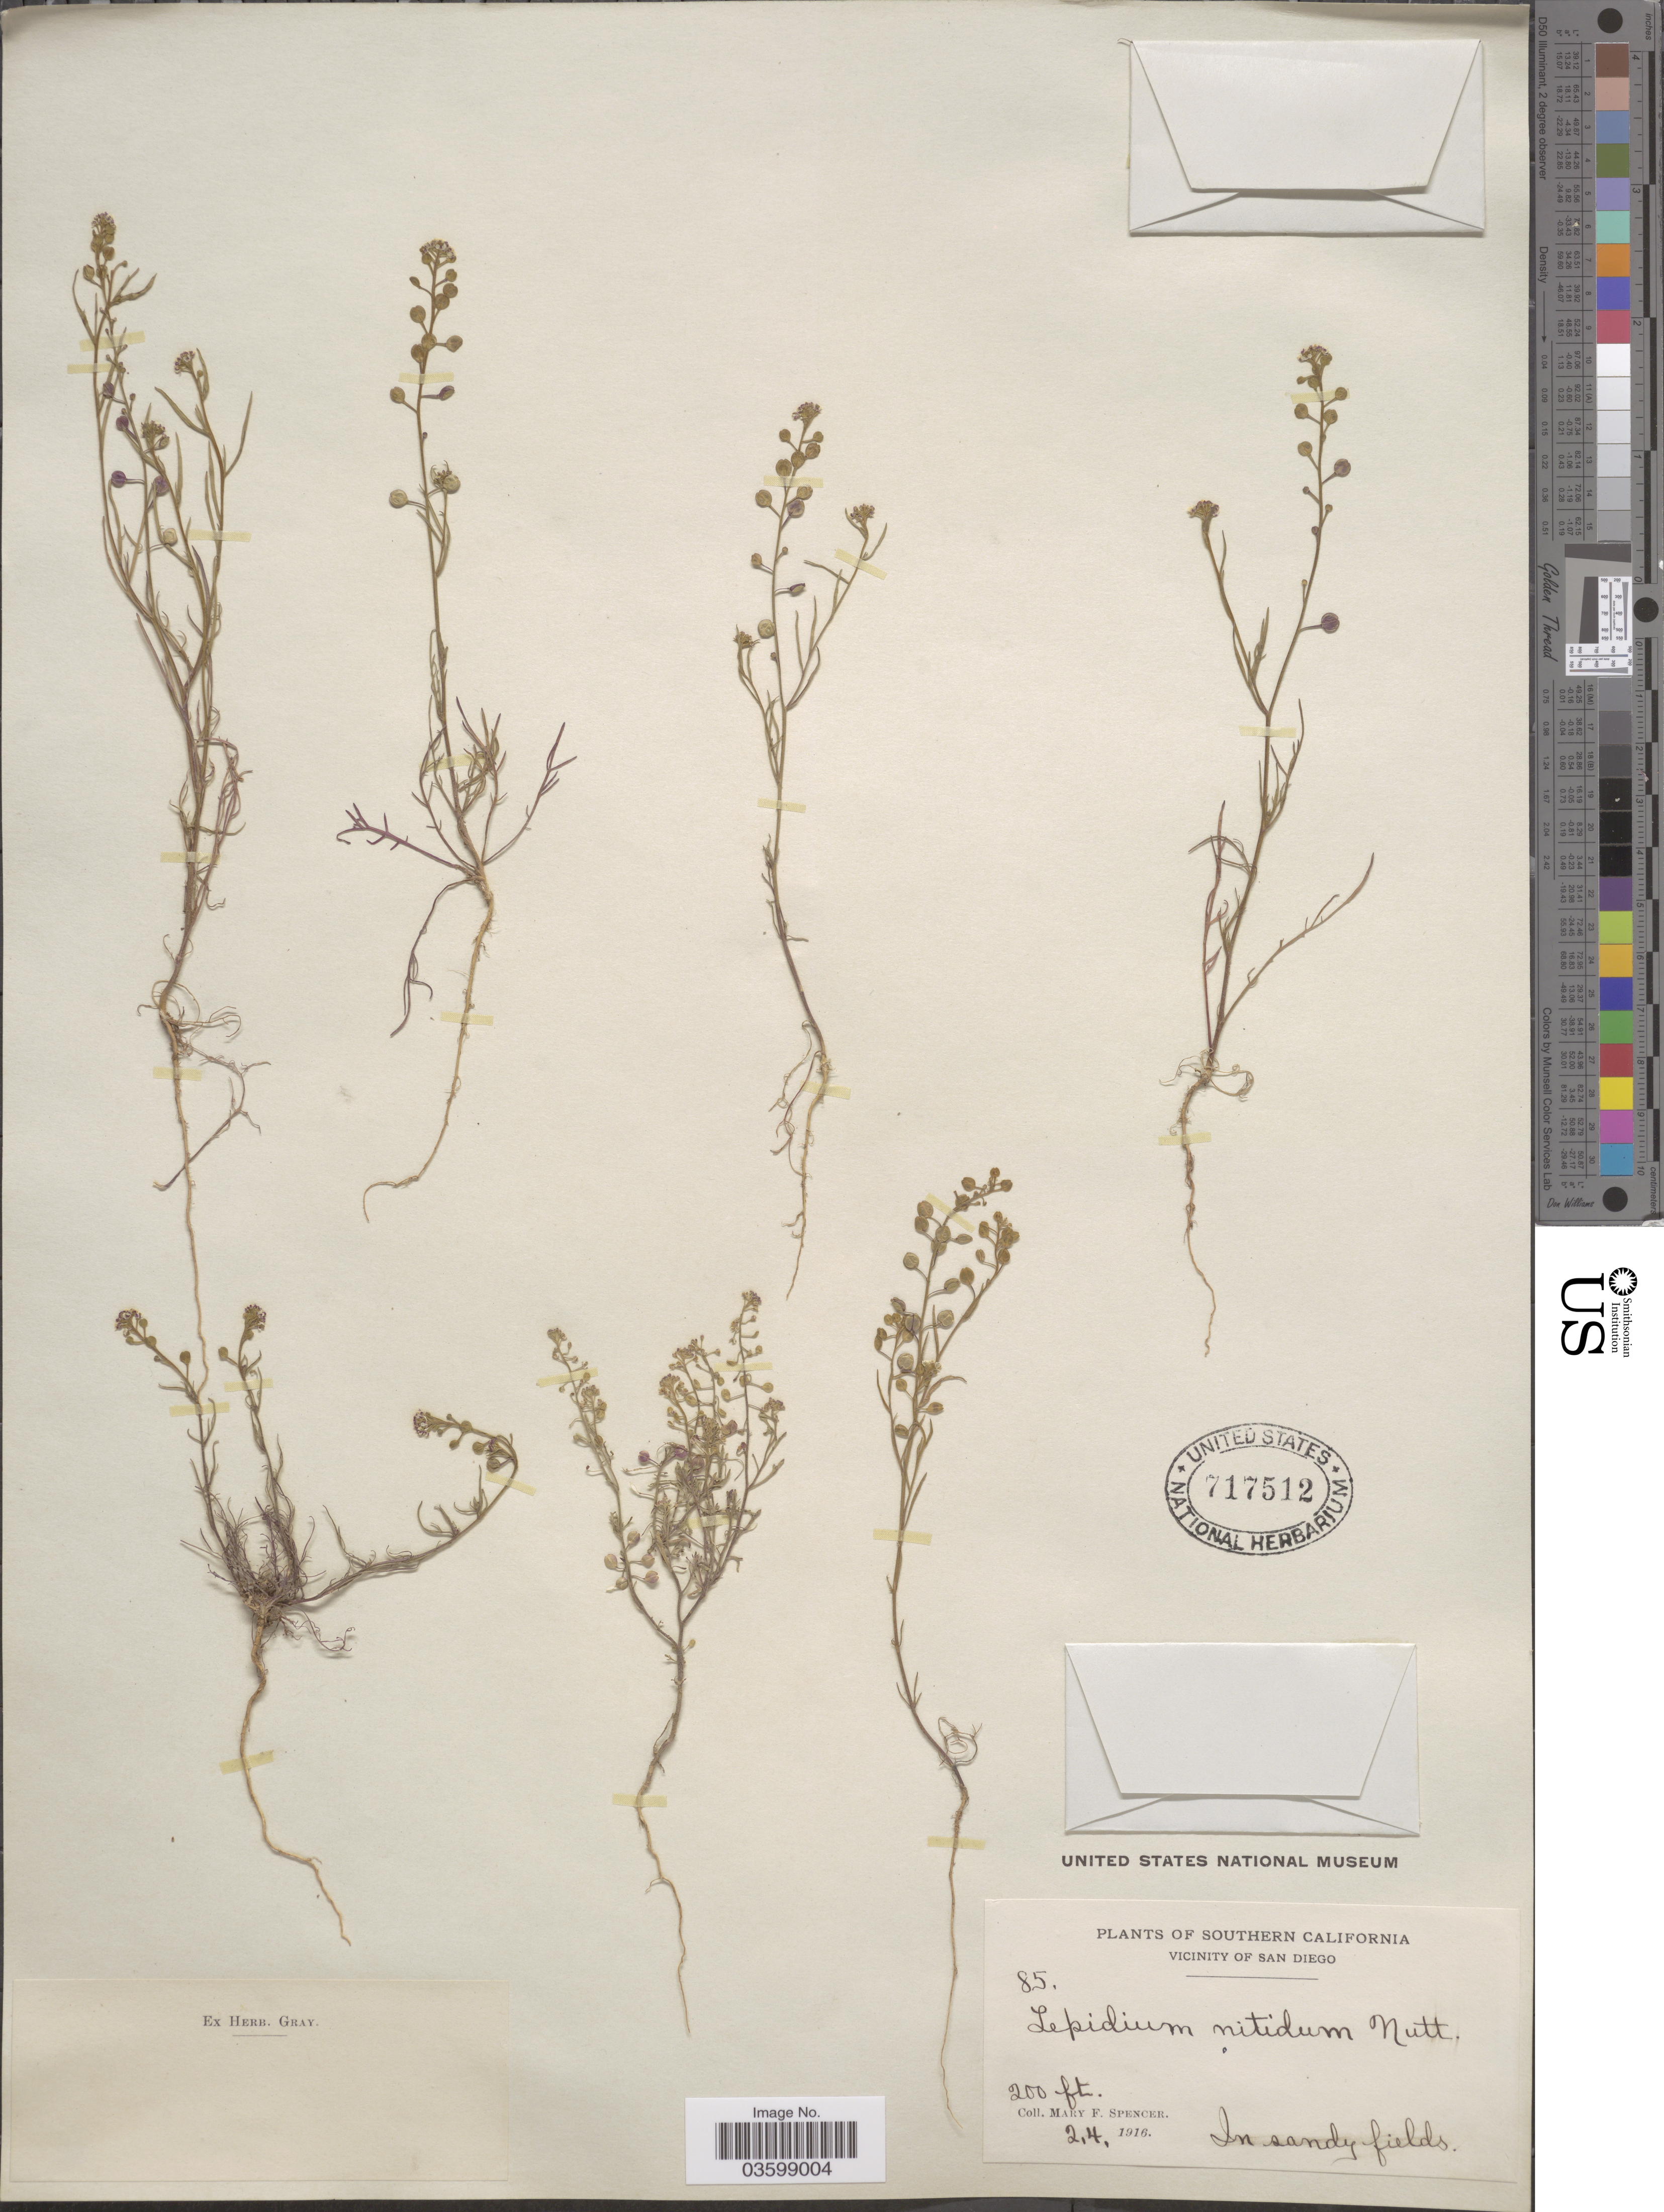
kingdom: Plantae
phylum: Tracheophyta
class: Magnoliopsida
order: Brassicales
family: Brassicaceae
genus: Lepidium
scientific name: Lepidium nitidum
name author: Nutt.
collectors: M. Spencer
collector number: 85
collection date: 1916-02-04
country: United States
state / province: California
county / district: San Diego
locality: Southern California. Vicinity of San Diego.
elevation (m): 61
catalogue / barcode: US 717512